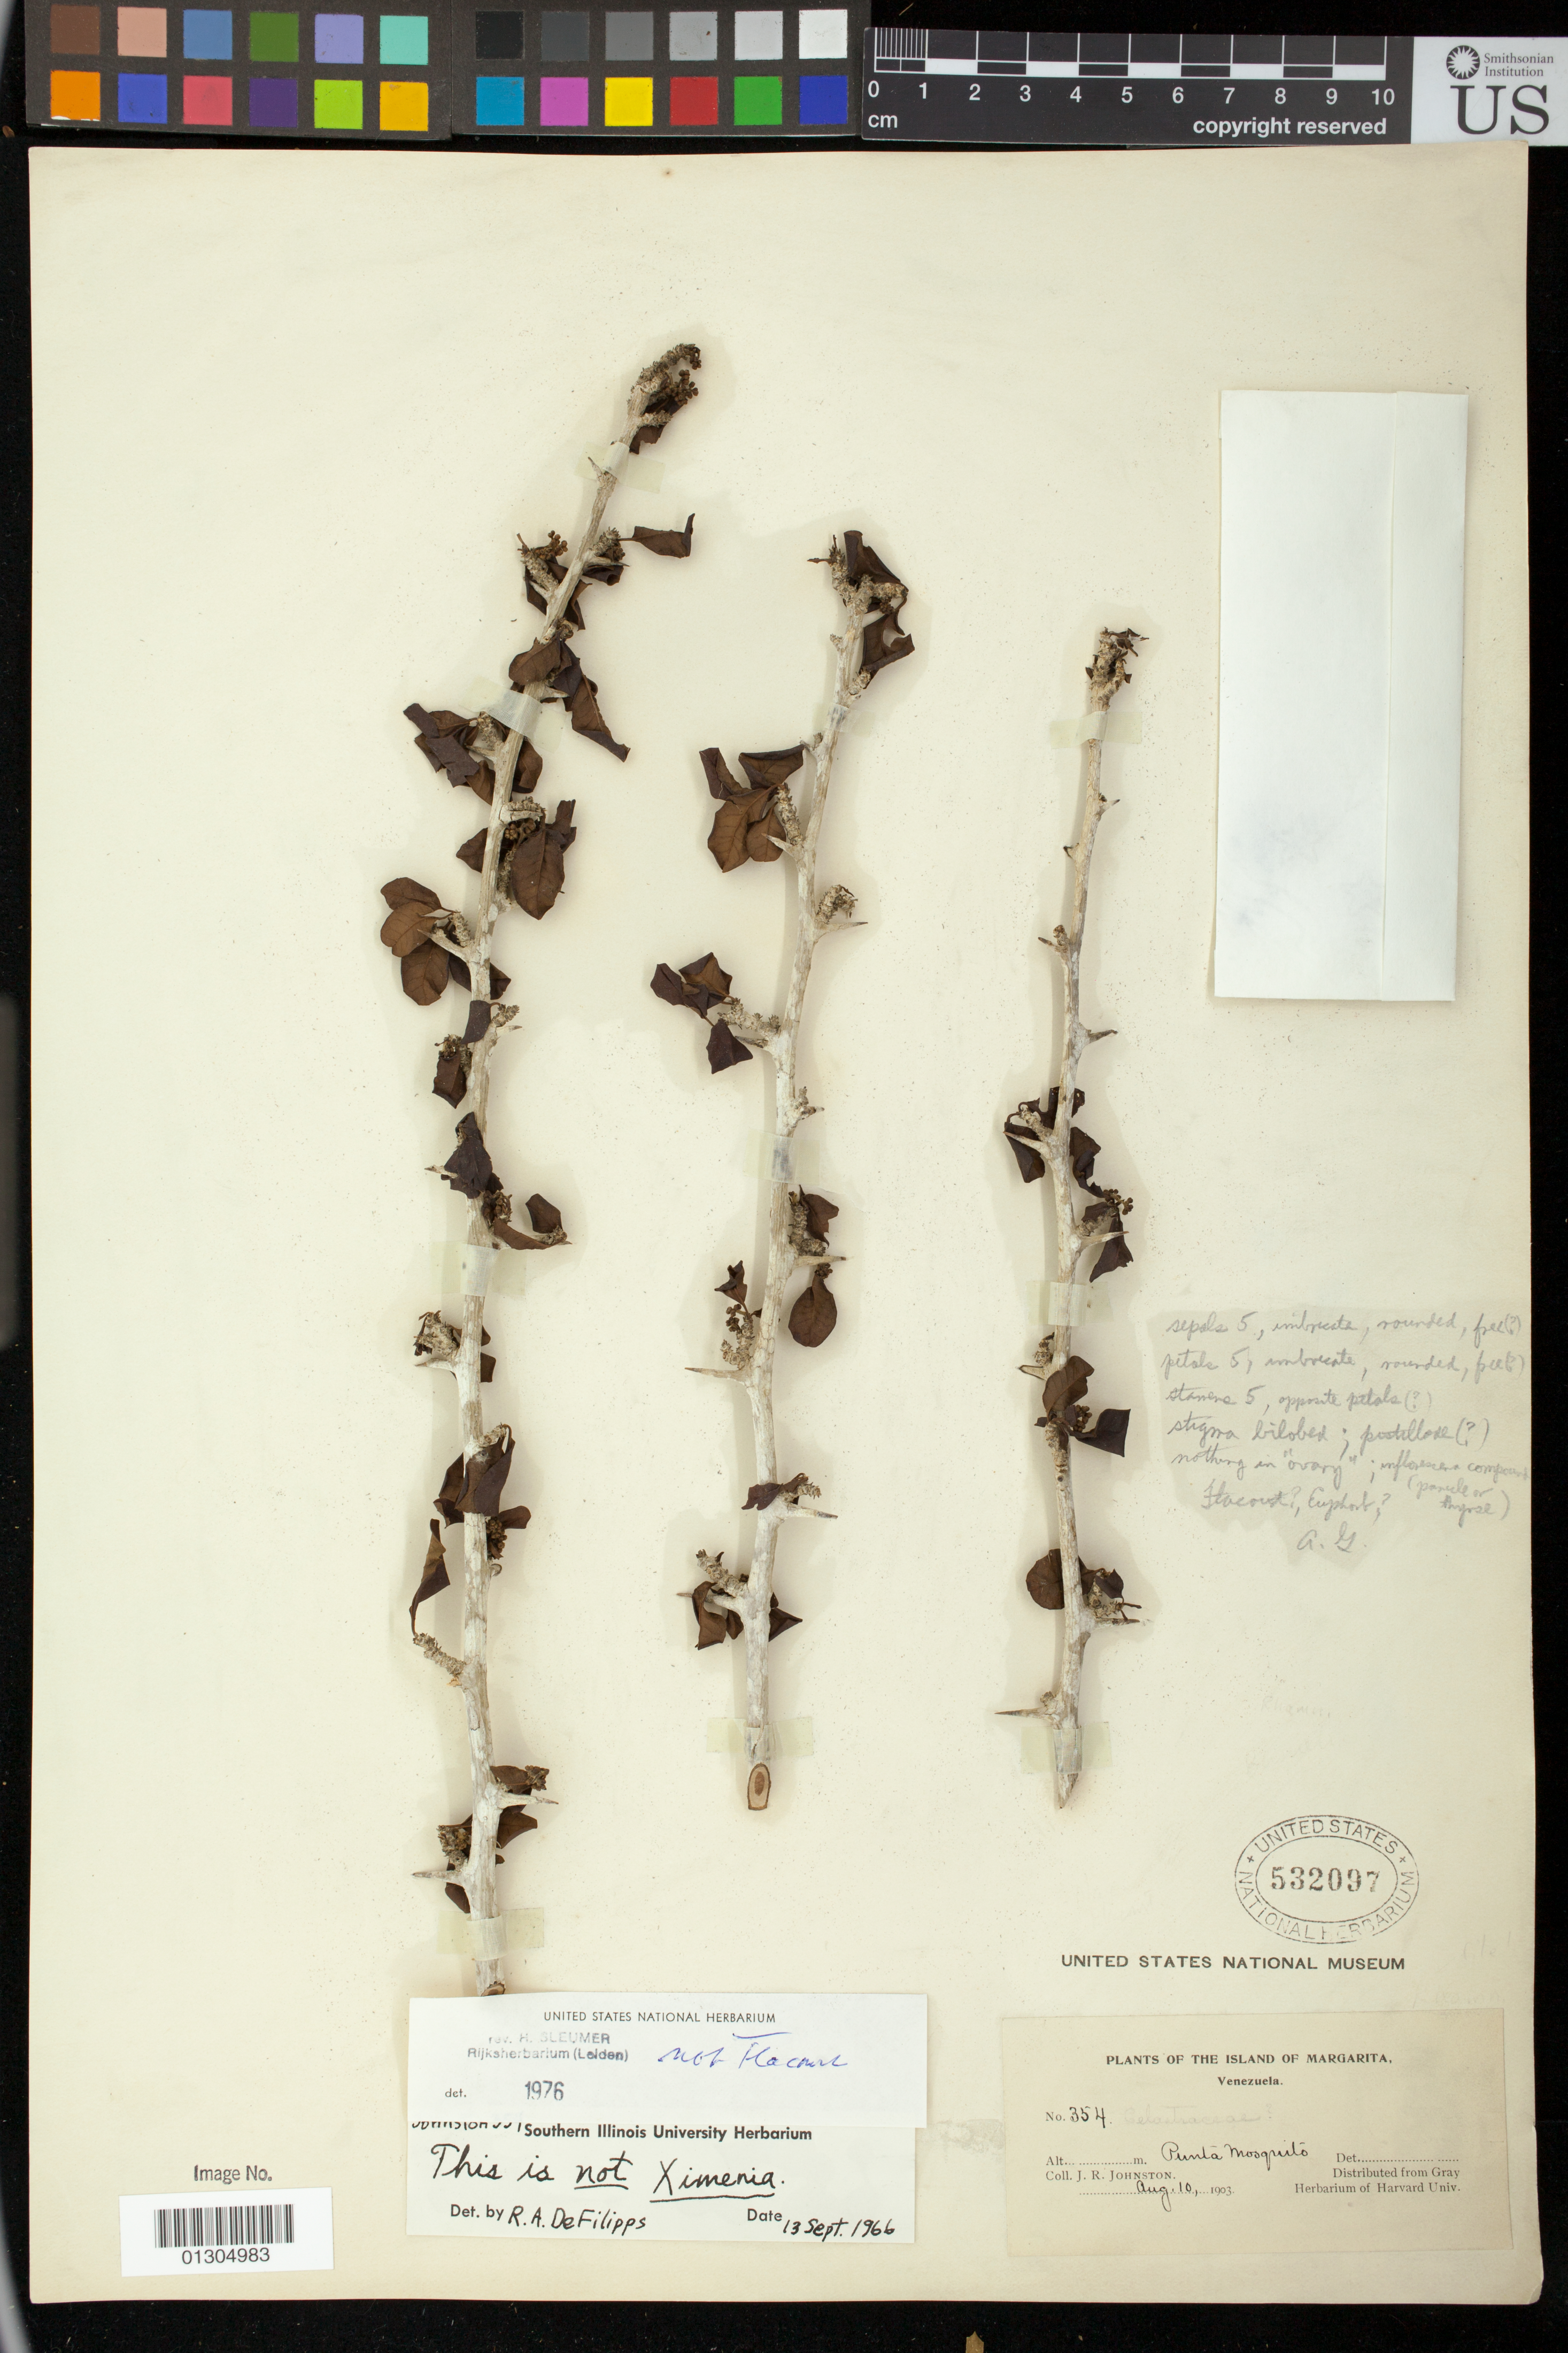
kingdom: Plantae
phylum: Tracheophyta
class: Magnoliopsida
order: Malpighiales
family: Euphorbiaceae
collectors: J. Johnston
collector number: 354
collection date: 1903-08-10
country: Venezuela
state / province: Nueva Esparta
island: Margarita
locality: Margarita Island, Punta Mosquito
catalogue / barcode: US 532097